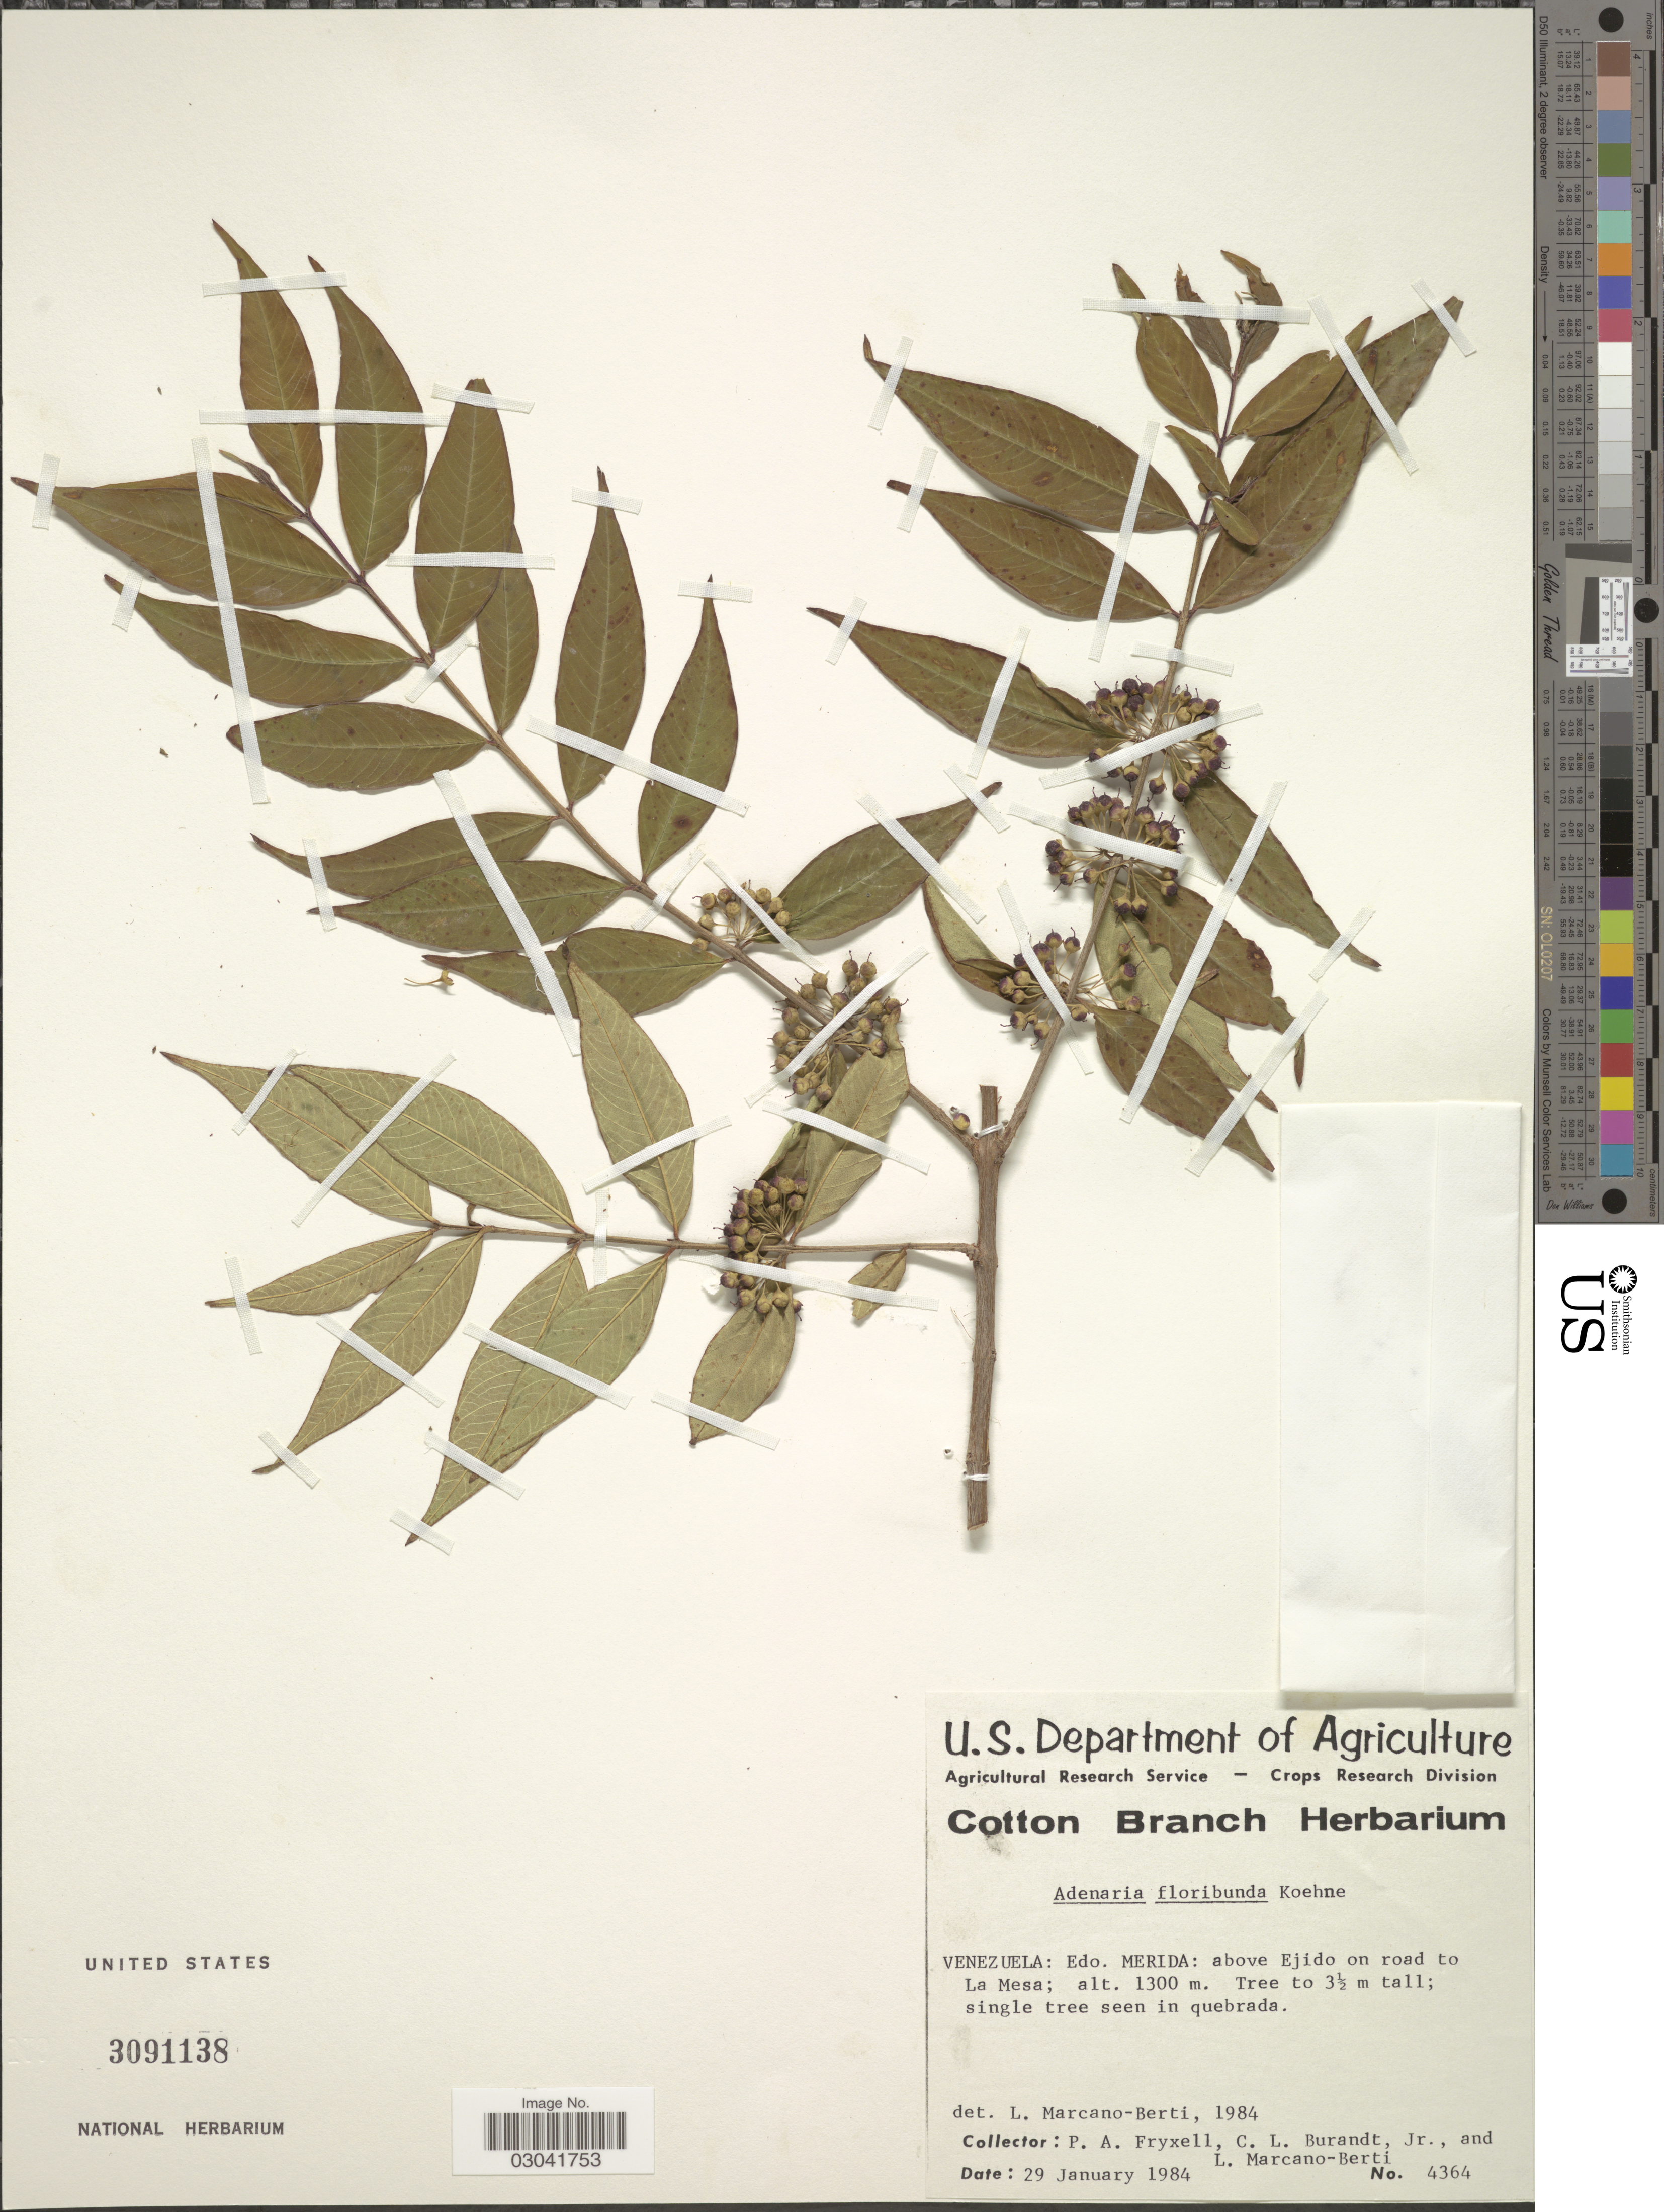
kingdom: Plantae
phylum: Tracheophyta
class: Magnoliopsida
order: Myrtales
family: Lythraceae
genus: Adenaria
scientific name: Adenaria floribunda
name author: Kunth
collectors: P. A. Fryxell, C. Burandt Jr. & L. Marcano-Berti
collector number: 4364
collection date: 1984-01-29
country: Venezuela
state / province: Mérida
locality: Above Ejido on road to La Mesa.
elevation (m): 1300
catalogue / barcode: US 3091138